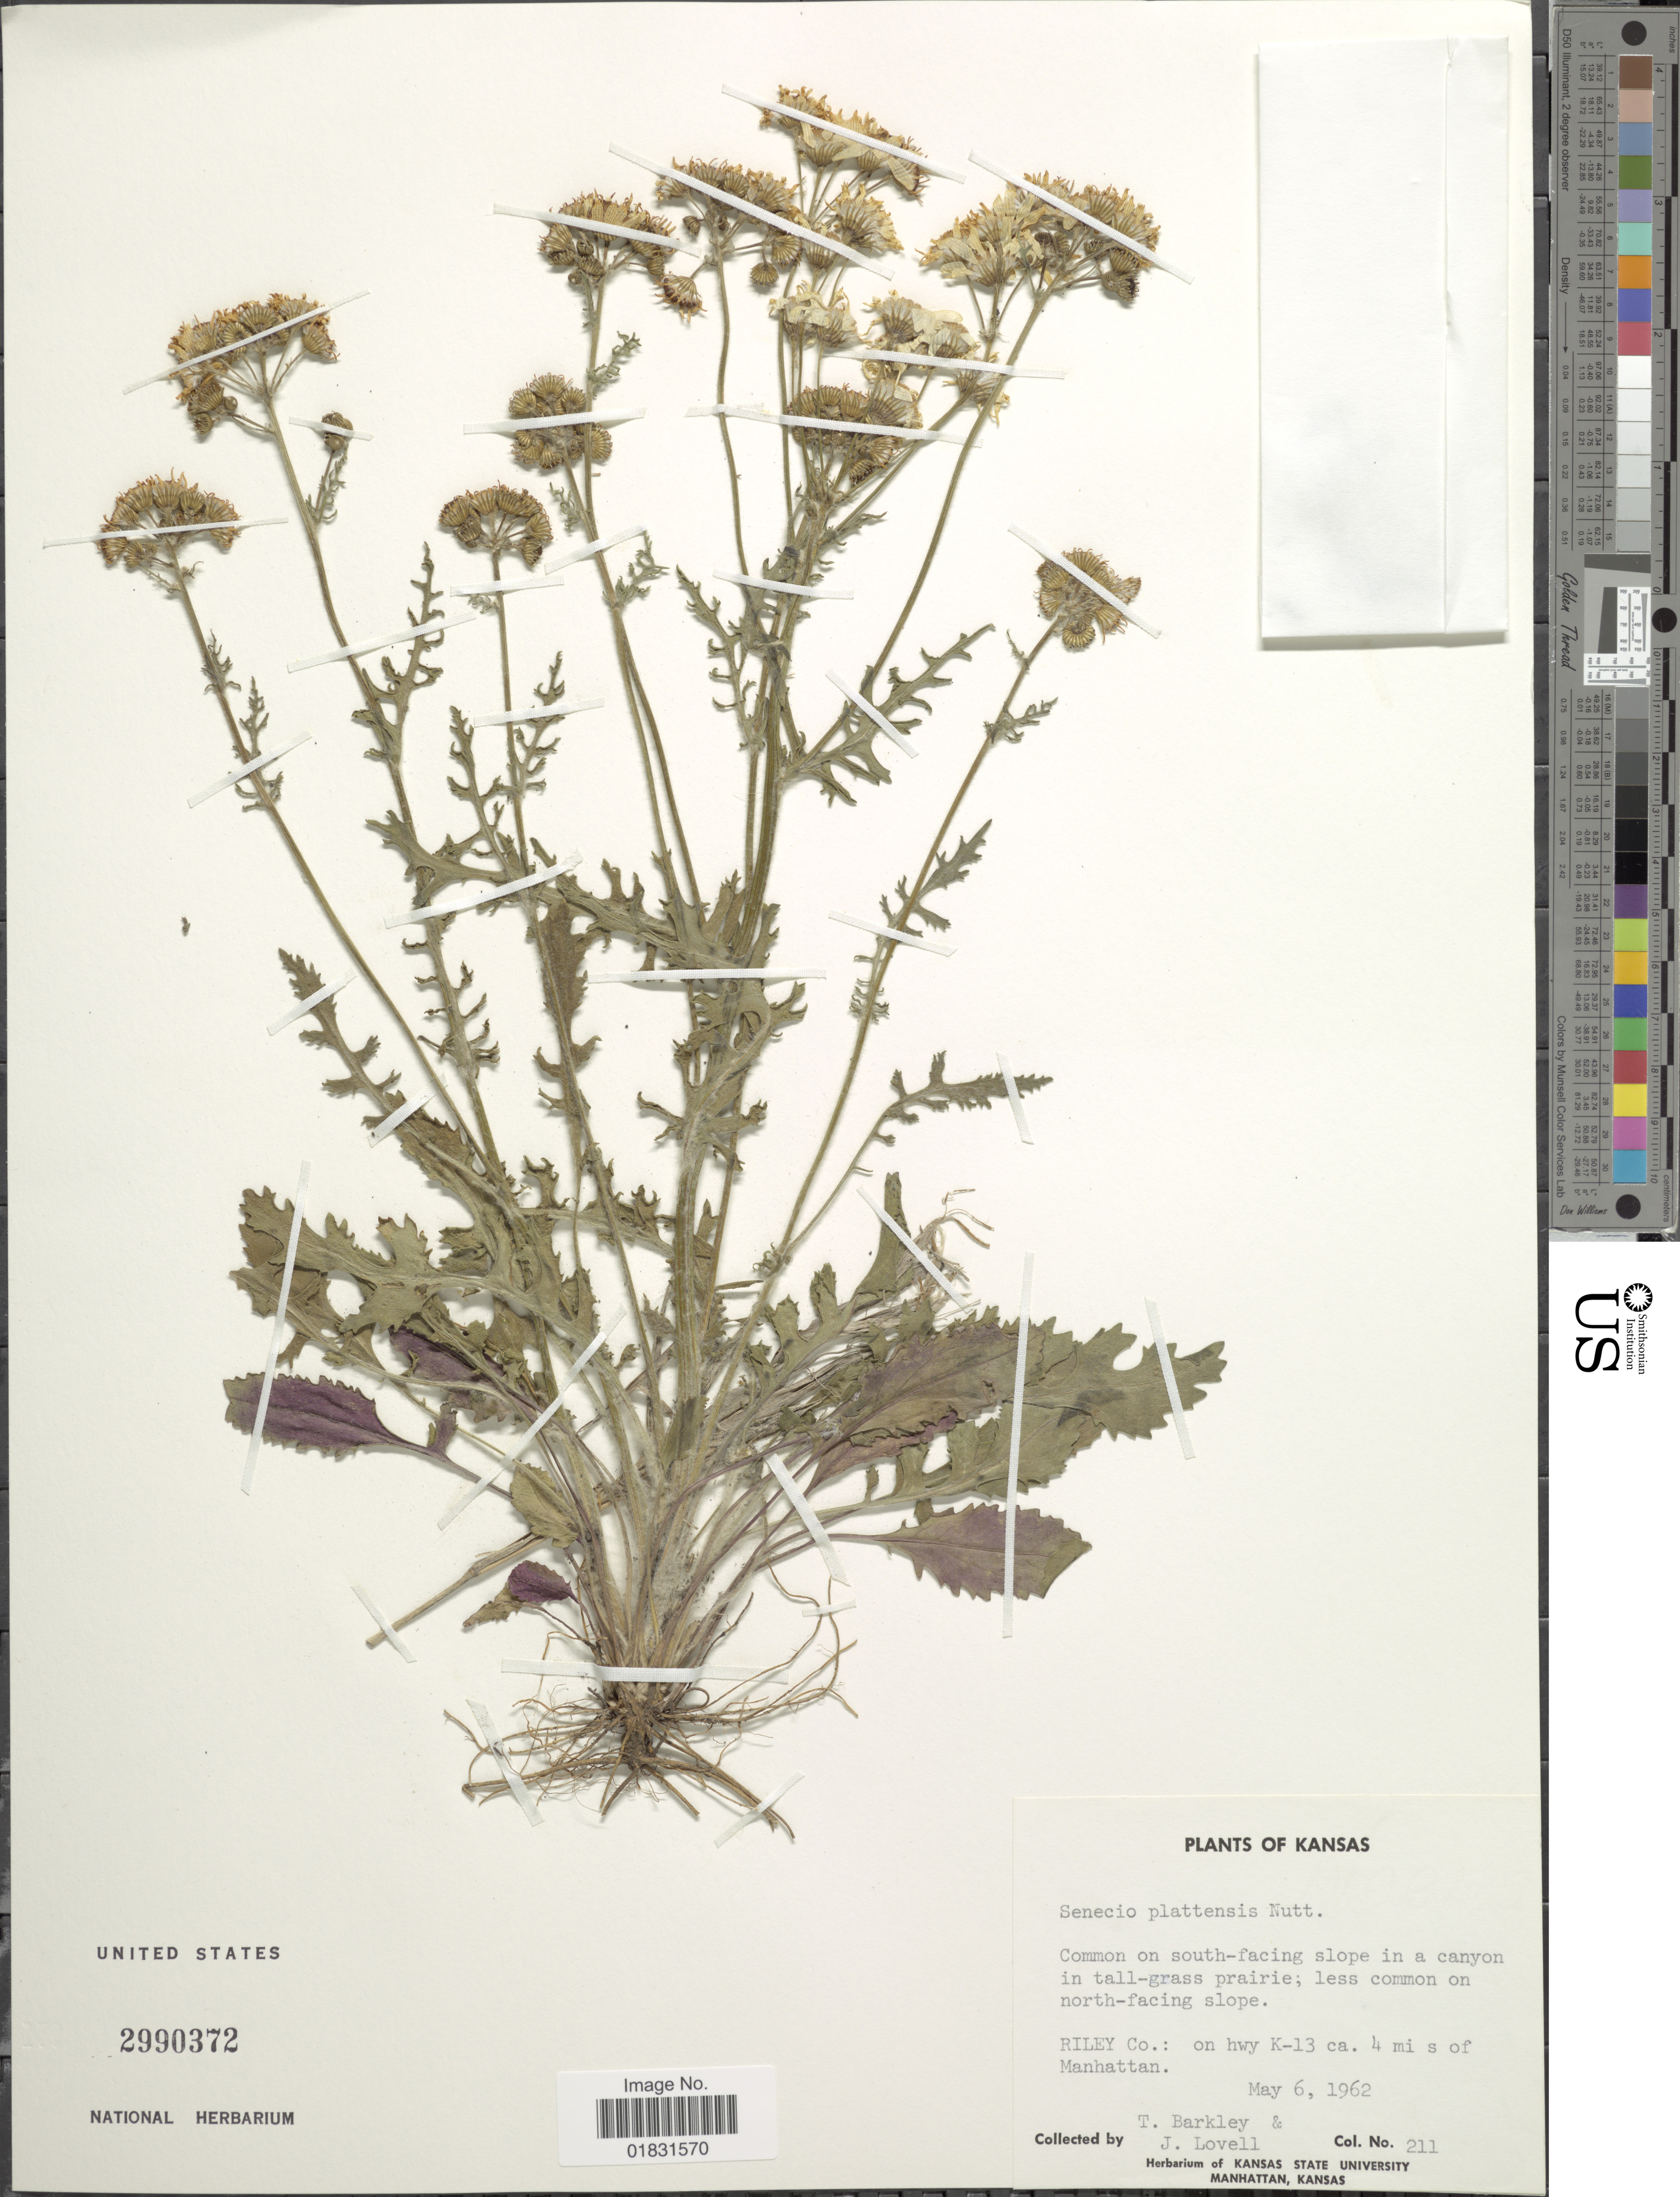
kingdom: Plantae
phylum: Tracheophyta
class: Magnoliopsida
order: Asterales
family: Asteraceae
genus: Packera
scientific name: Packera plattensis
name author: W.A. Weber & Á. Löve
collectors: T. M. Barkley & J. Lovell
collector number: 211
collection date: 1962-05-06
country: United States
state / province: Kansas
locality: Common on south-facing slope in a canyon in tall-grass prairie; less common on north-facing slope, Riley Co.: on hwy K-13 ca. 4 mi S of Manhatten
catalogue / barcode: US 2990372